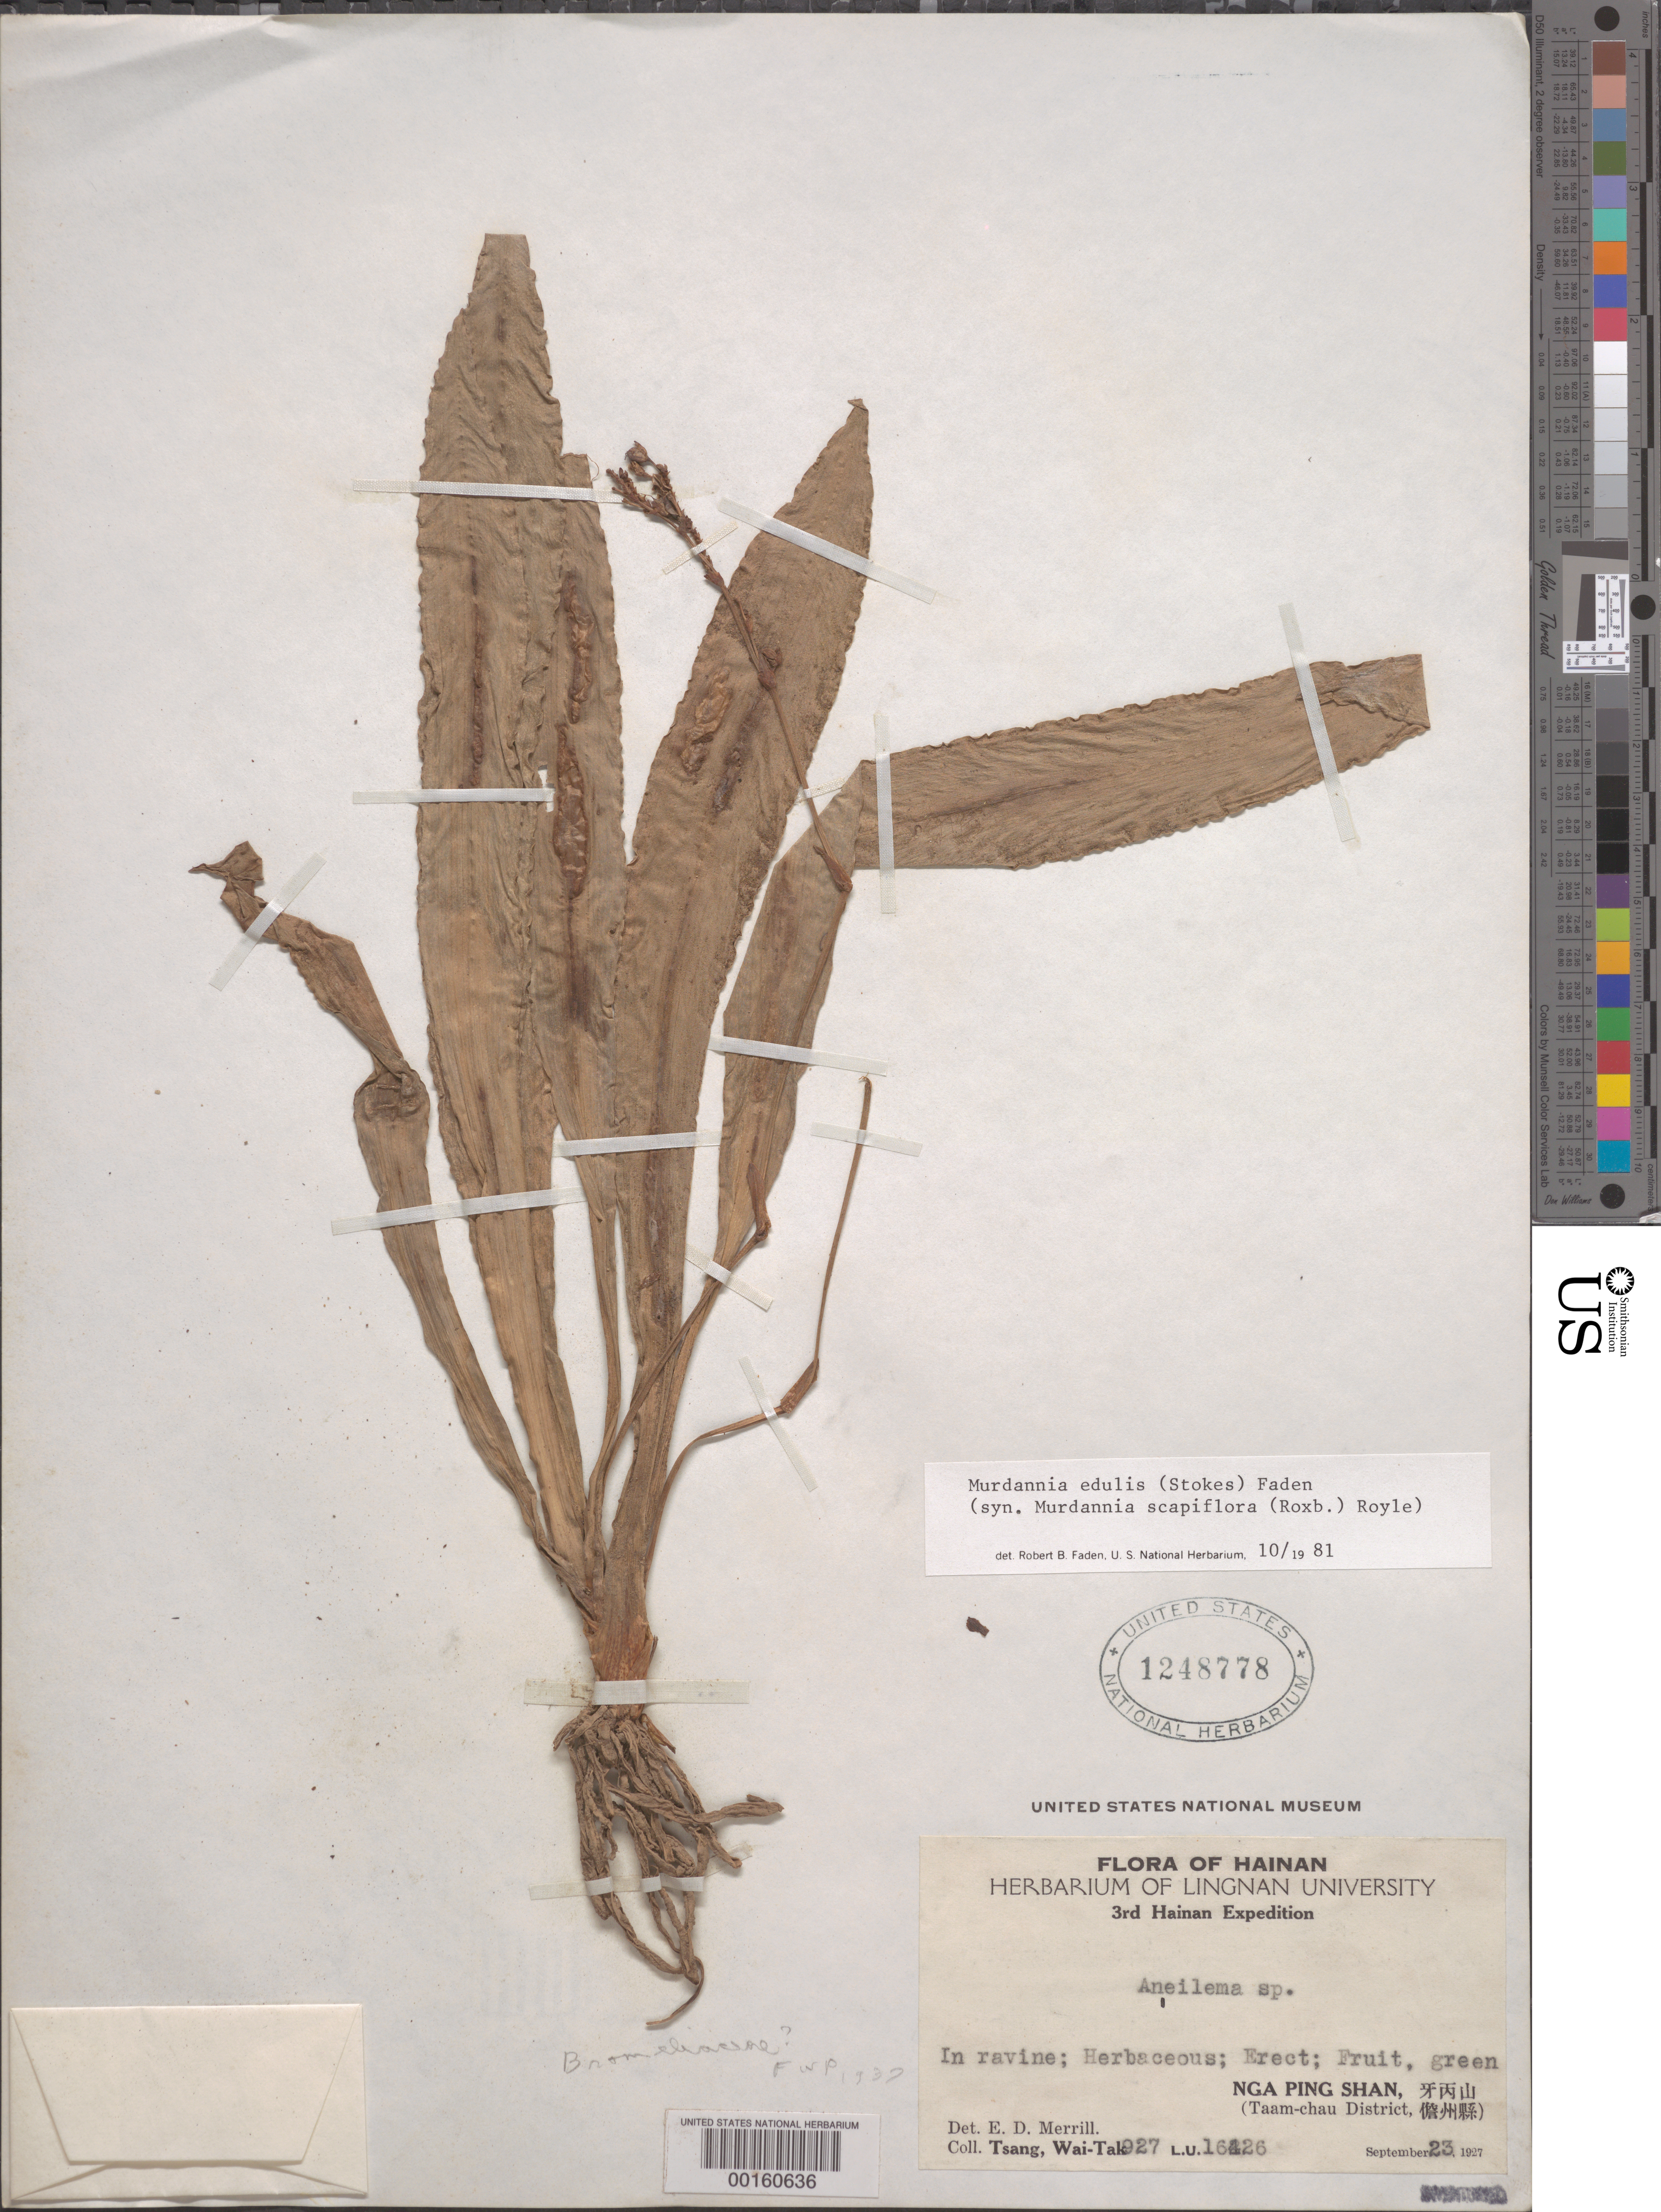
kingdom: Plantae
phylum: Tracheophyta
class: Liliopsida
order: Commelinales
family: Commelinaceae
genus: Murdannia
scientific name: Murdannia edulis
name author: (Stokes) Faden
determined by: Faden, Robert B., (US), Smithsonian Institution - National Museum of Natural History (UNITED STATES)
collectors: W. T. Tsang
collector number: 927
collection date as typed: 23 Sep 1927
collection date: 1927-09-23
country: China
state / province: Hainan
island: Hainan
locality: Taam-chau dist. (?), nga ping shan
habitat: Ravine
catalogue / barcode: US 1248778